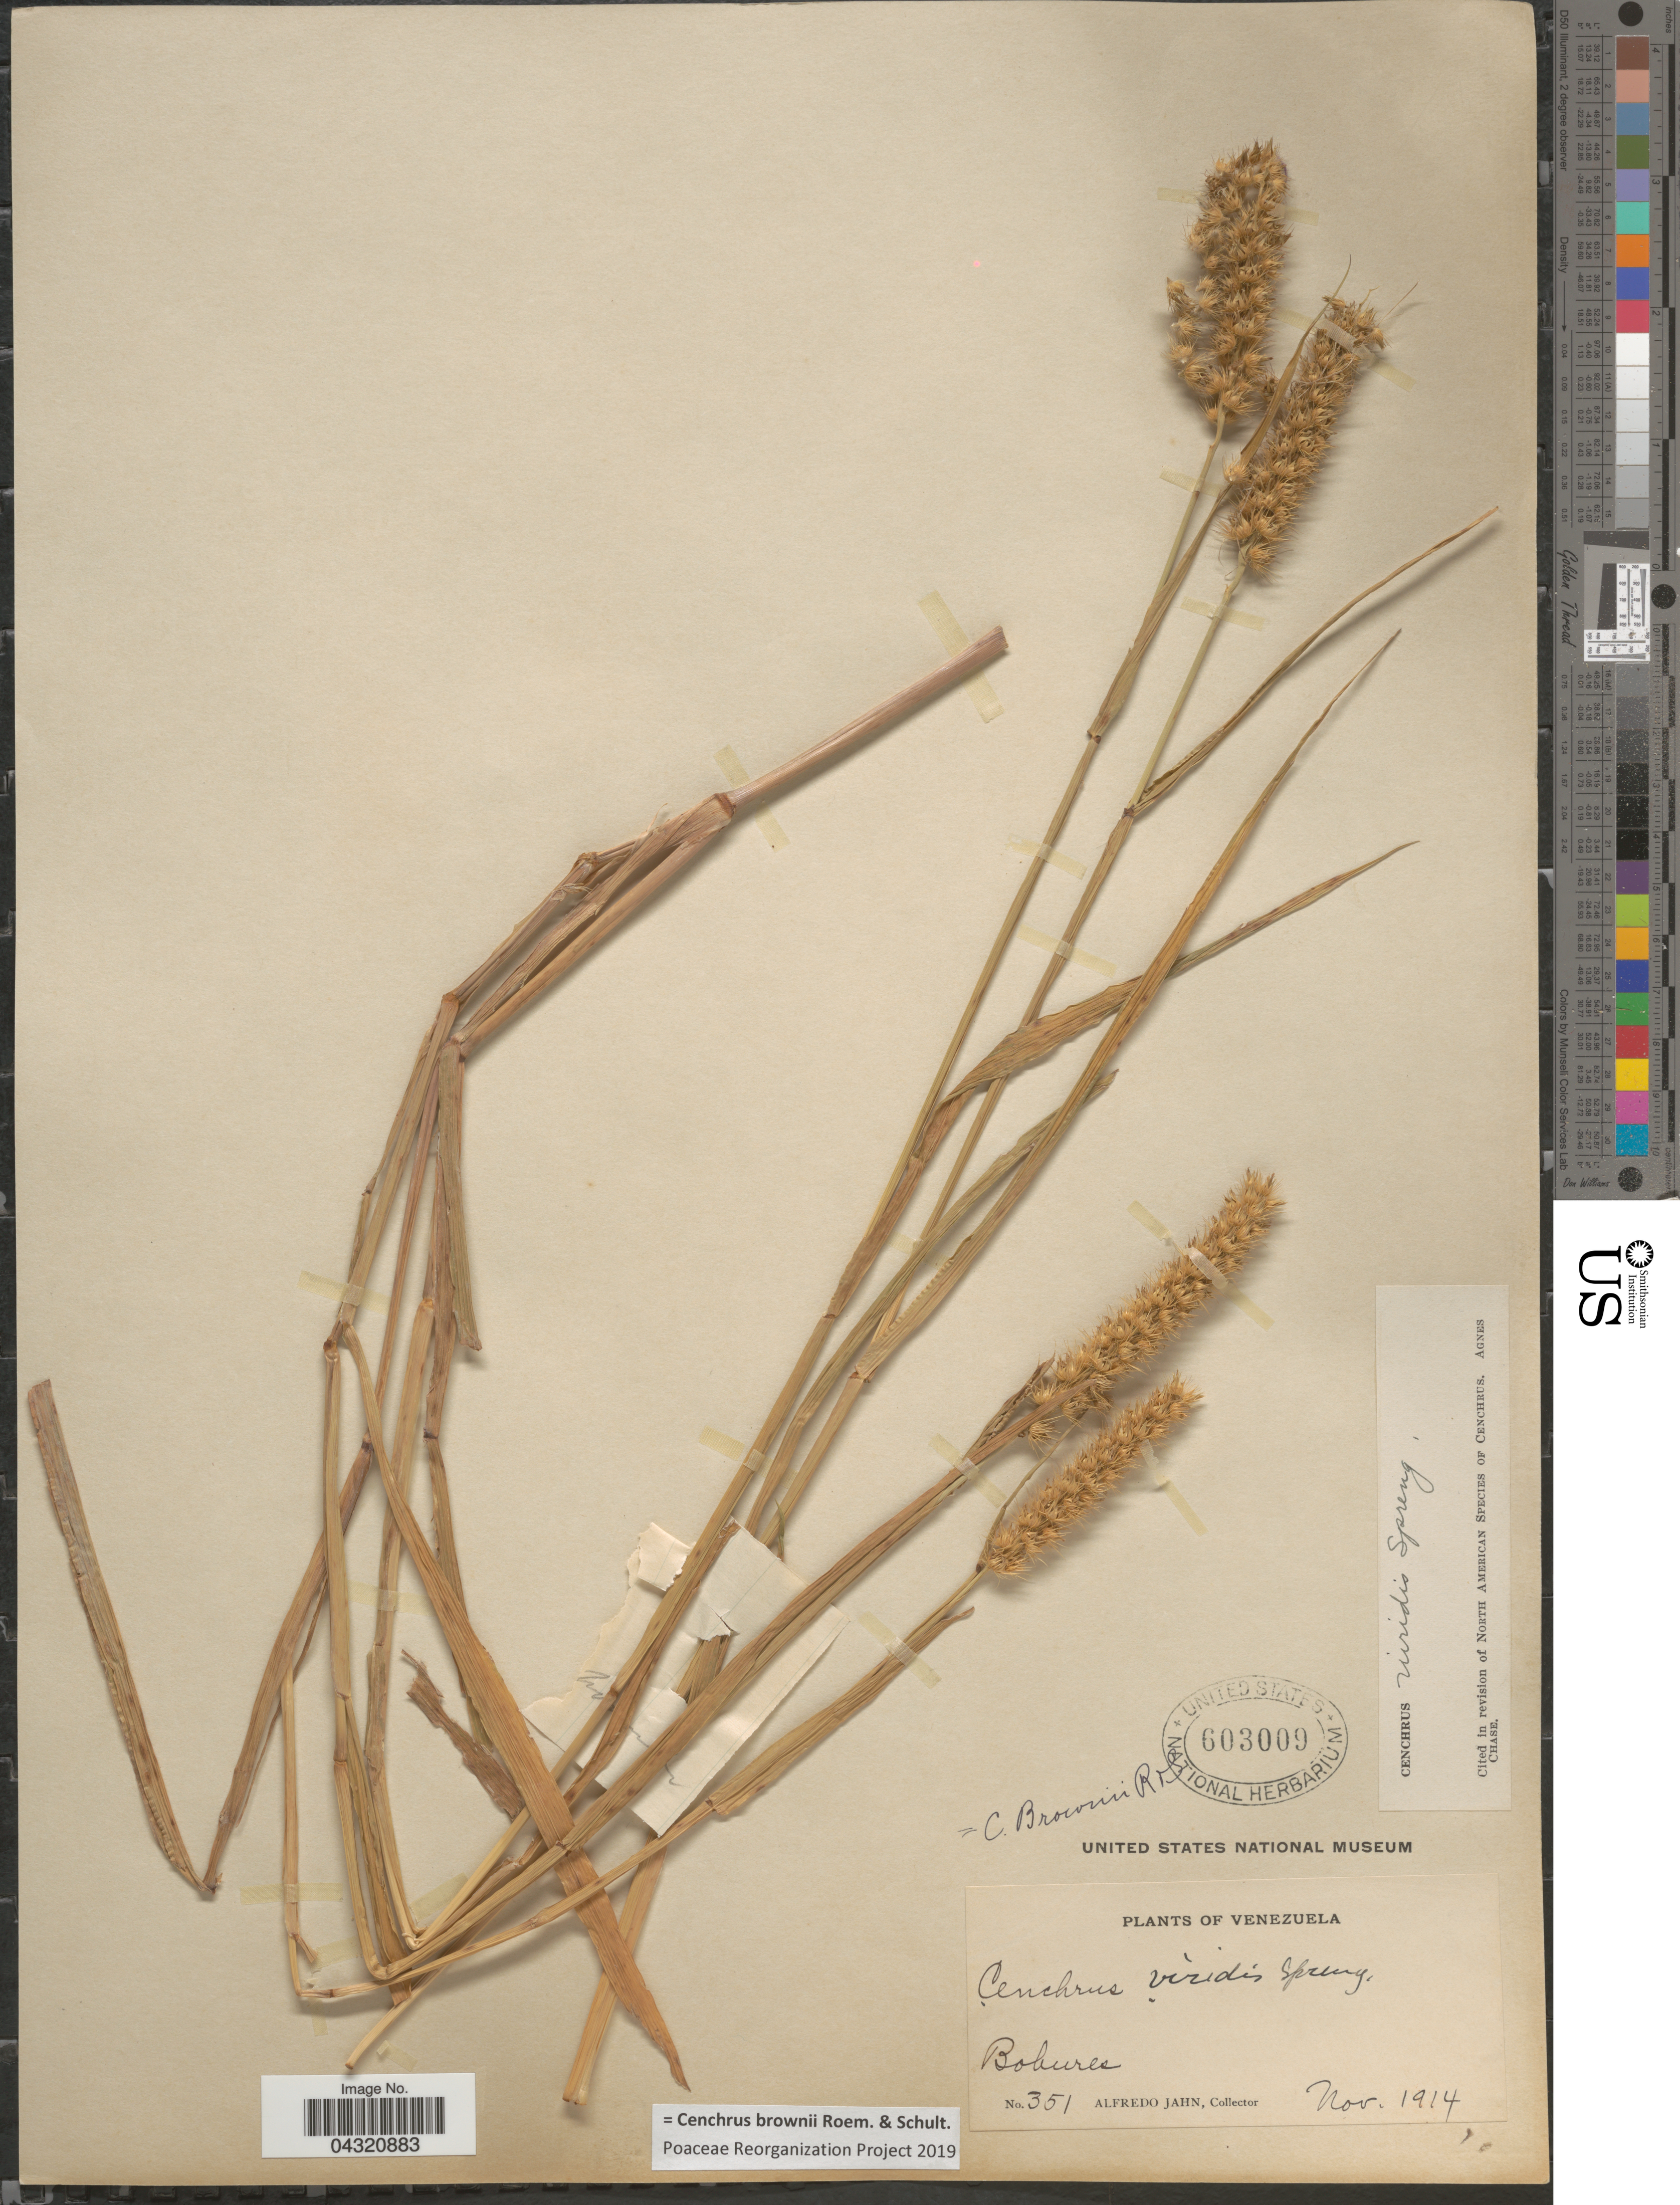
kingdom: Plantae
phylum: Tracheophyta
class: Liliopsida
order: Poales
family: Poaceae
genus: Cenchrus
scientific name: Cenchrus brownii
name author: Roem. & Schult.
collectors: A. Jahn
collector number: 351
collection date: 1914-11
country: Venezuela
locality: Bobures.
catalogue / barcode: US 603009